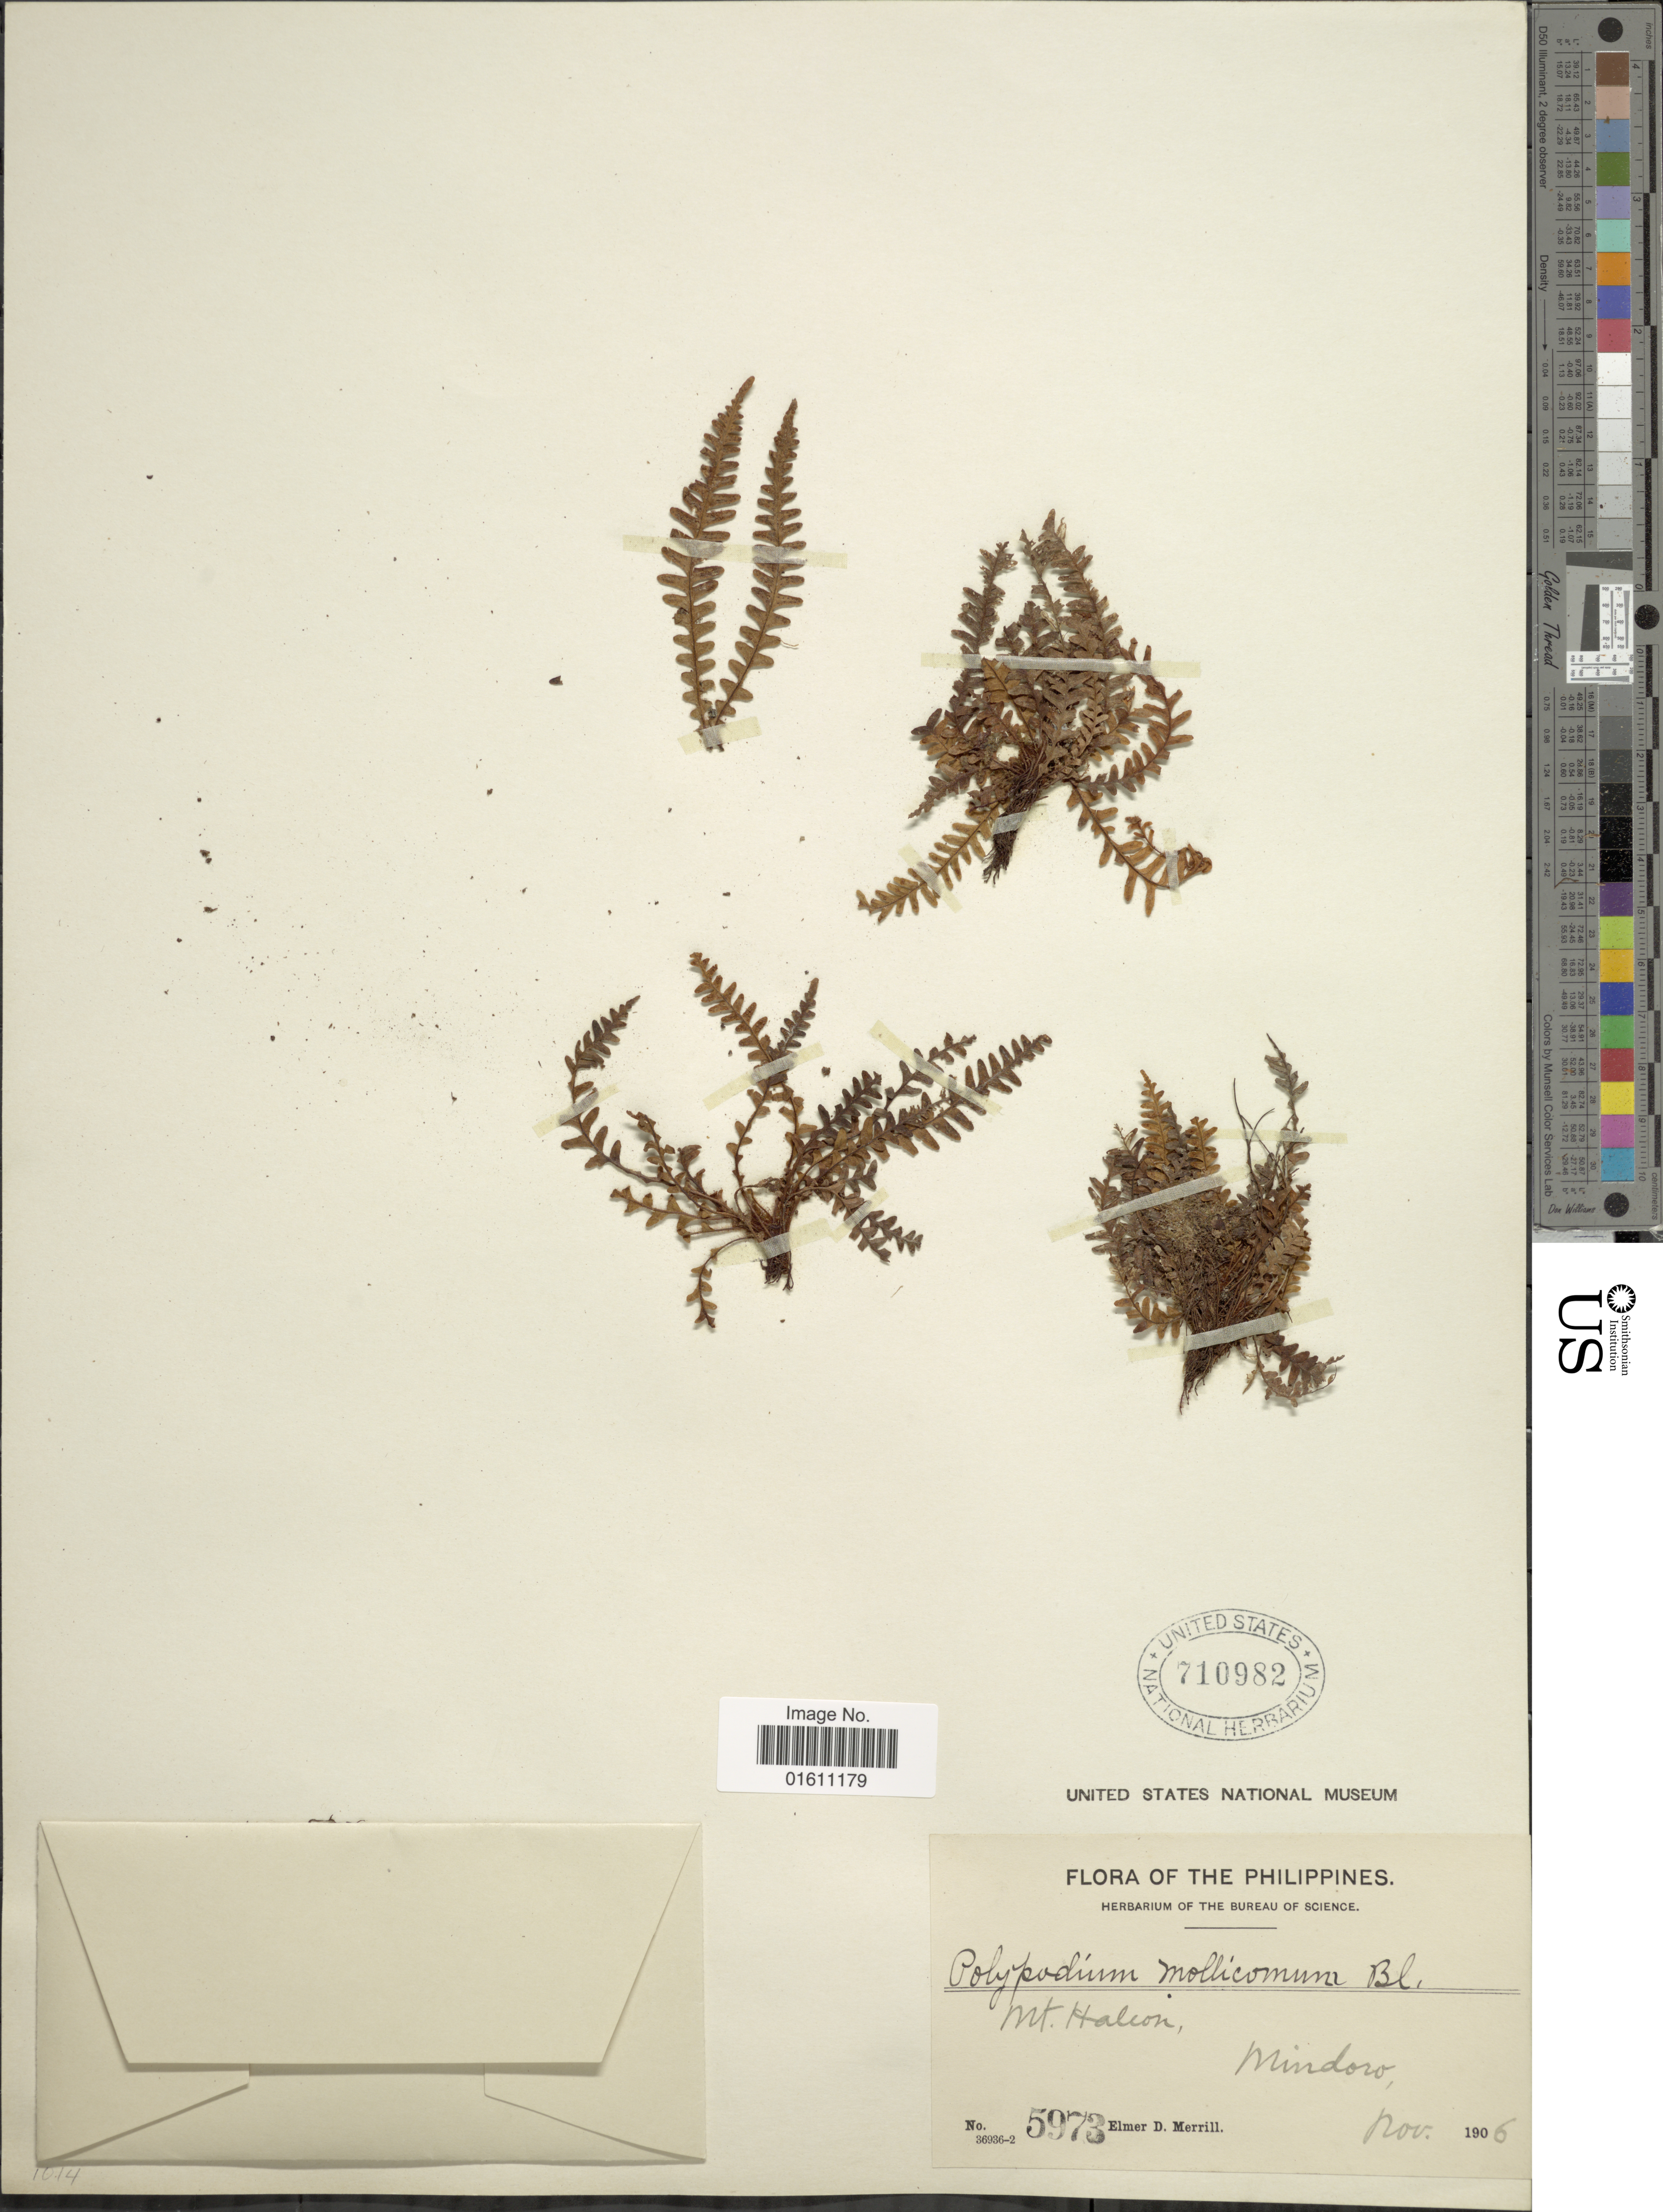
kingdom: Plantae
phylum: Tracheophyta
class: Polypodiopsida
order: Polypodiales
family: Polypodiaceae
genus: Dasygrammitis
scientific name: Dasygrammitis mollicoma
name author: (Nees & Blume) Parris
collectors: E. D. Merrill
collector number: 5973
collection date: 1906-11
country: Philippines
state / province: Mimaropa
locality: The Philippines, Mt. Halcon, Mindoro.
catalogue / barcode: US 710982